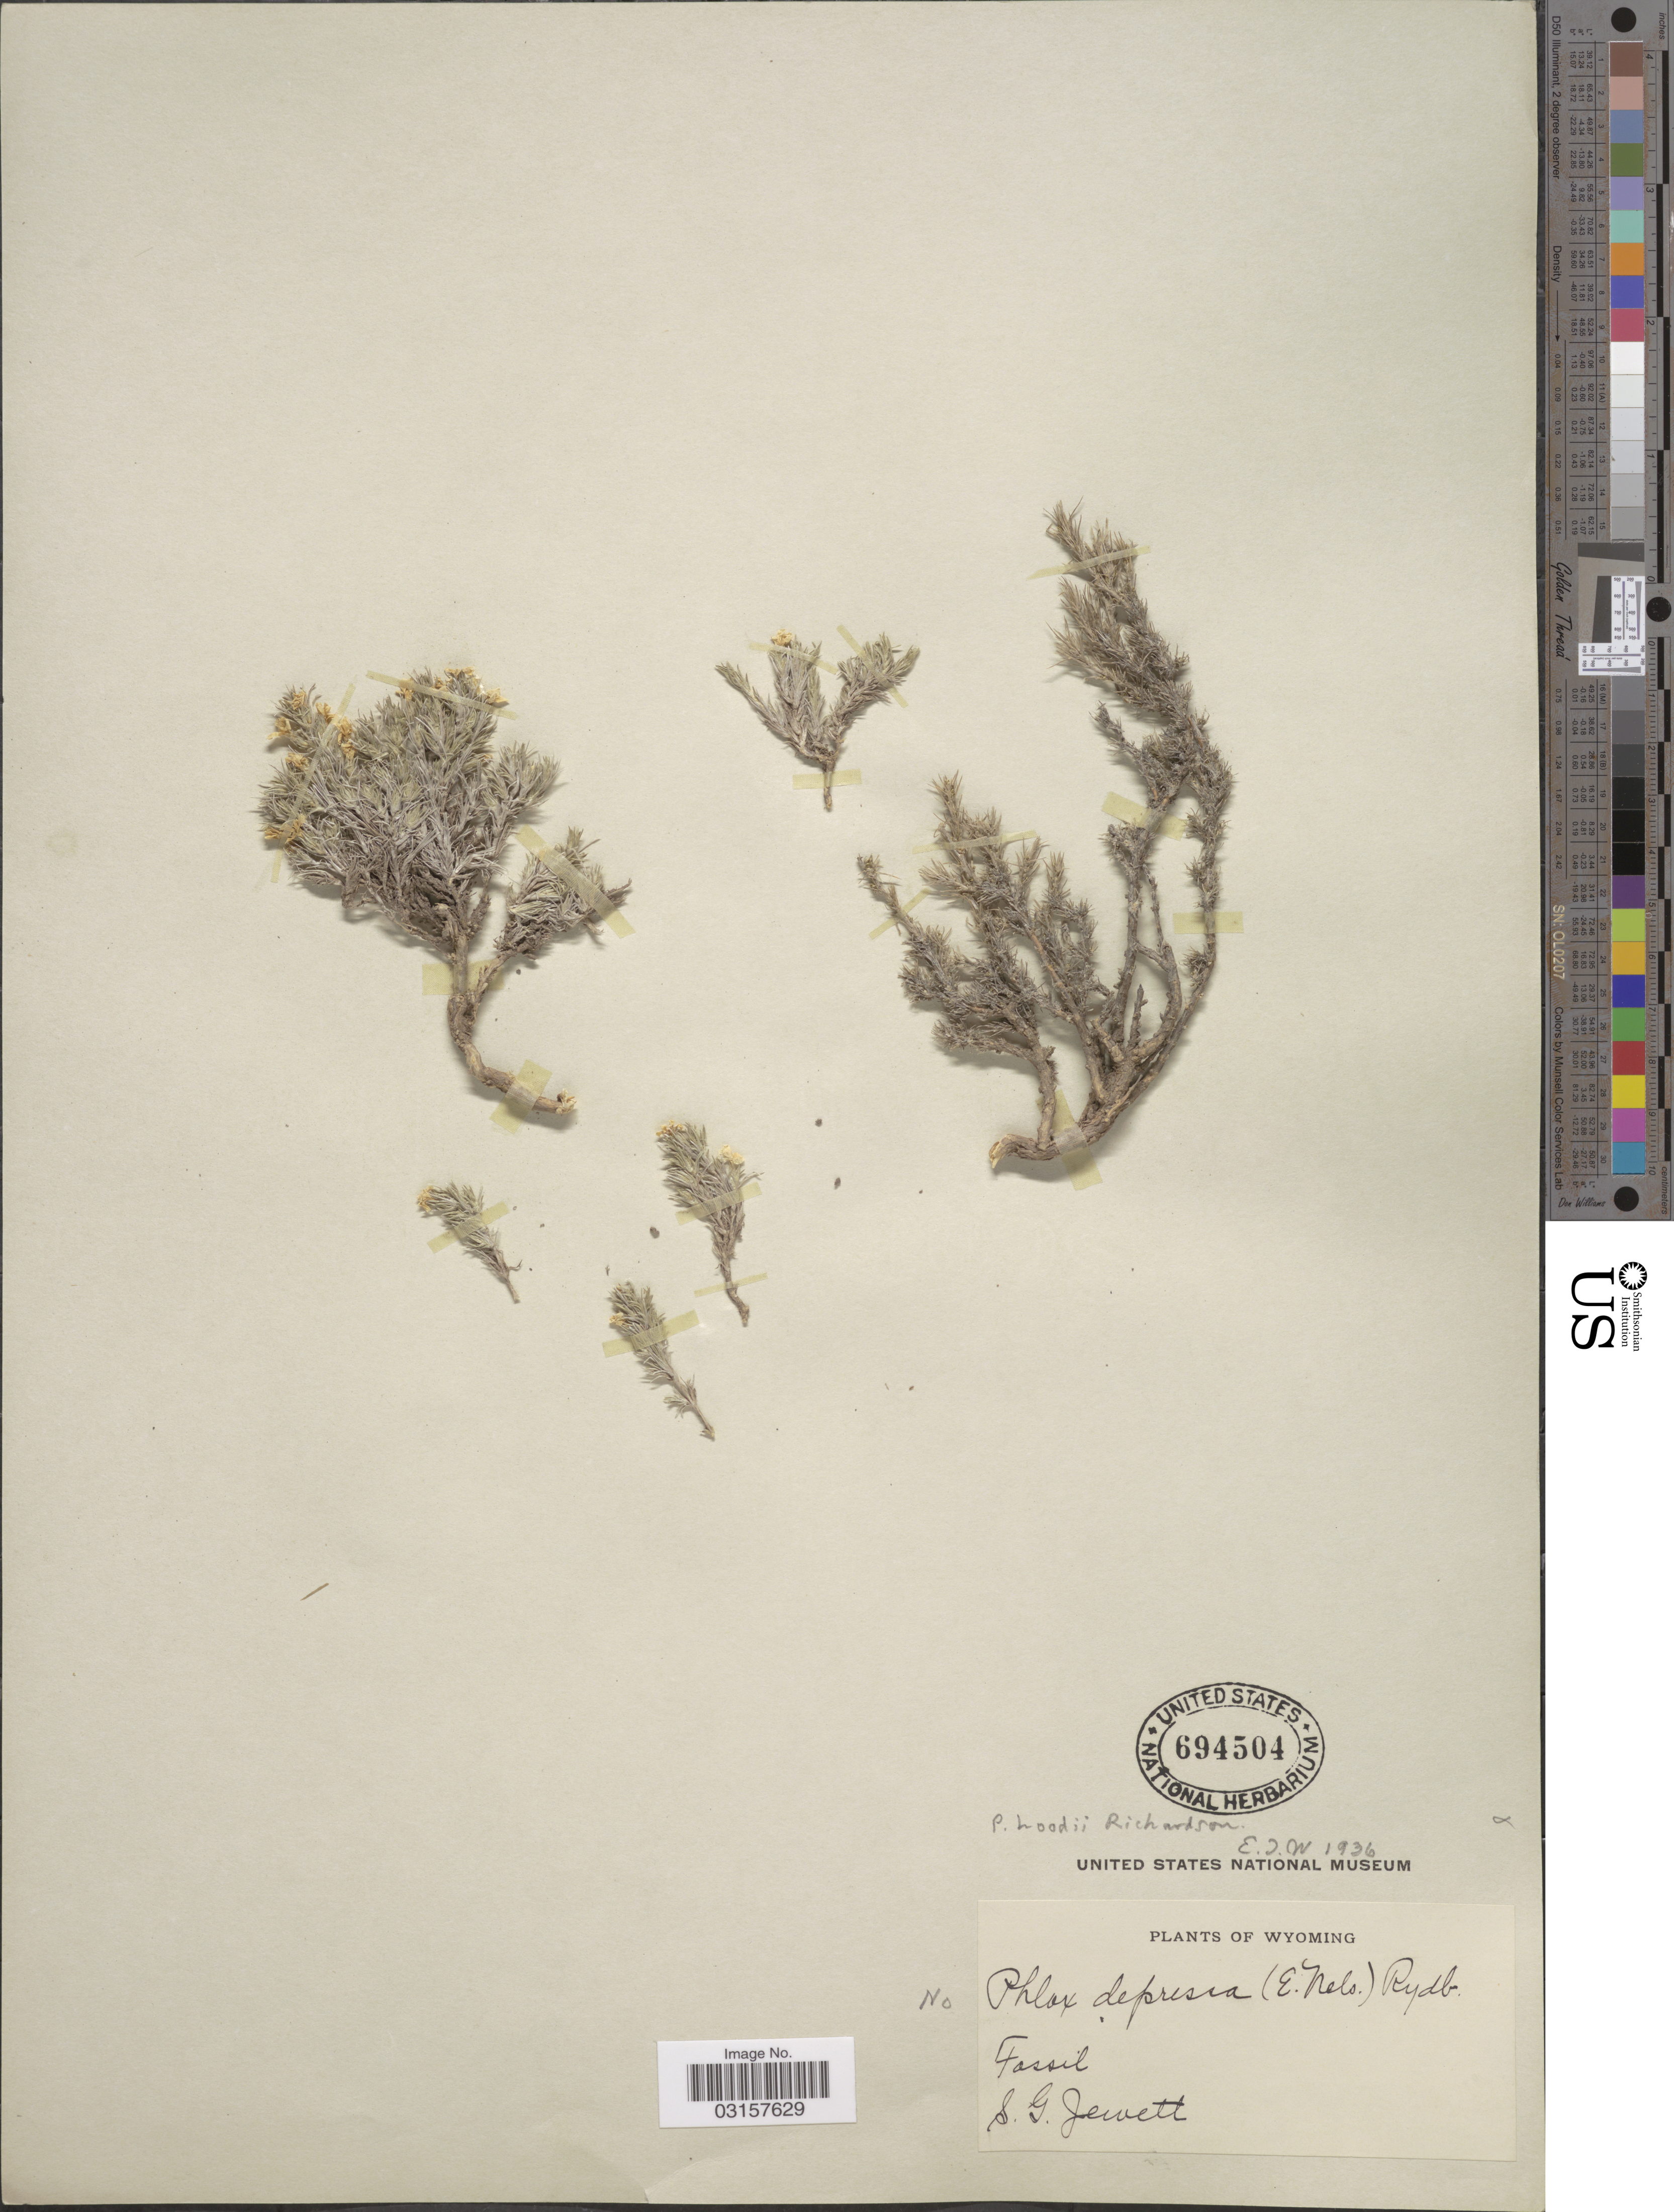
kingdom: Plantae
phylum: Tracheophyta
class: Magnoliopsida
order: Ericales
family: Polemoniaceae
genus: Phlox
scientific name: Phlox hoodii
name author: Richardson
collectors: S. Jewett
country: United States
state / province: Wyoming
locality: Fossil.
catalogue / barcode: US 694504